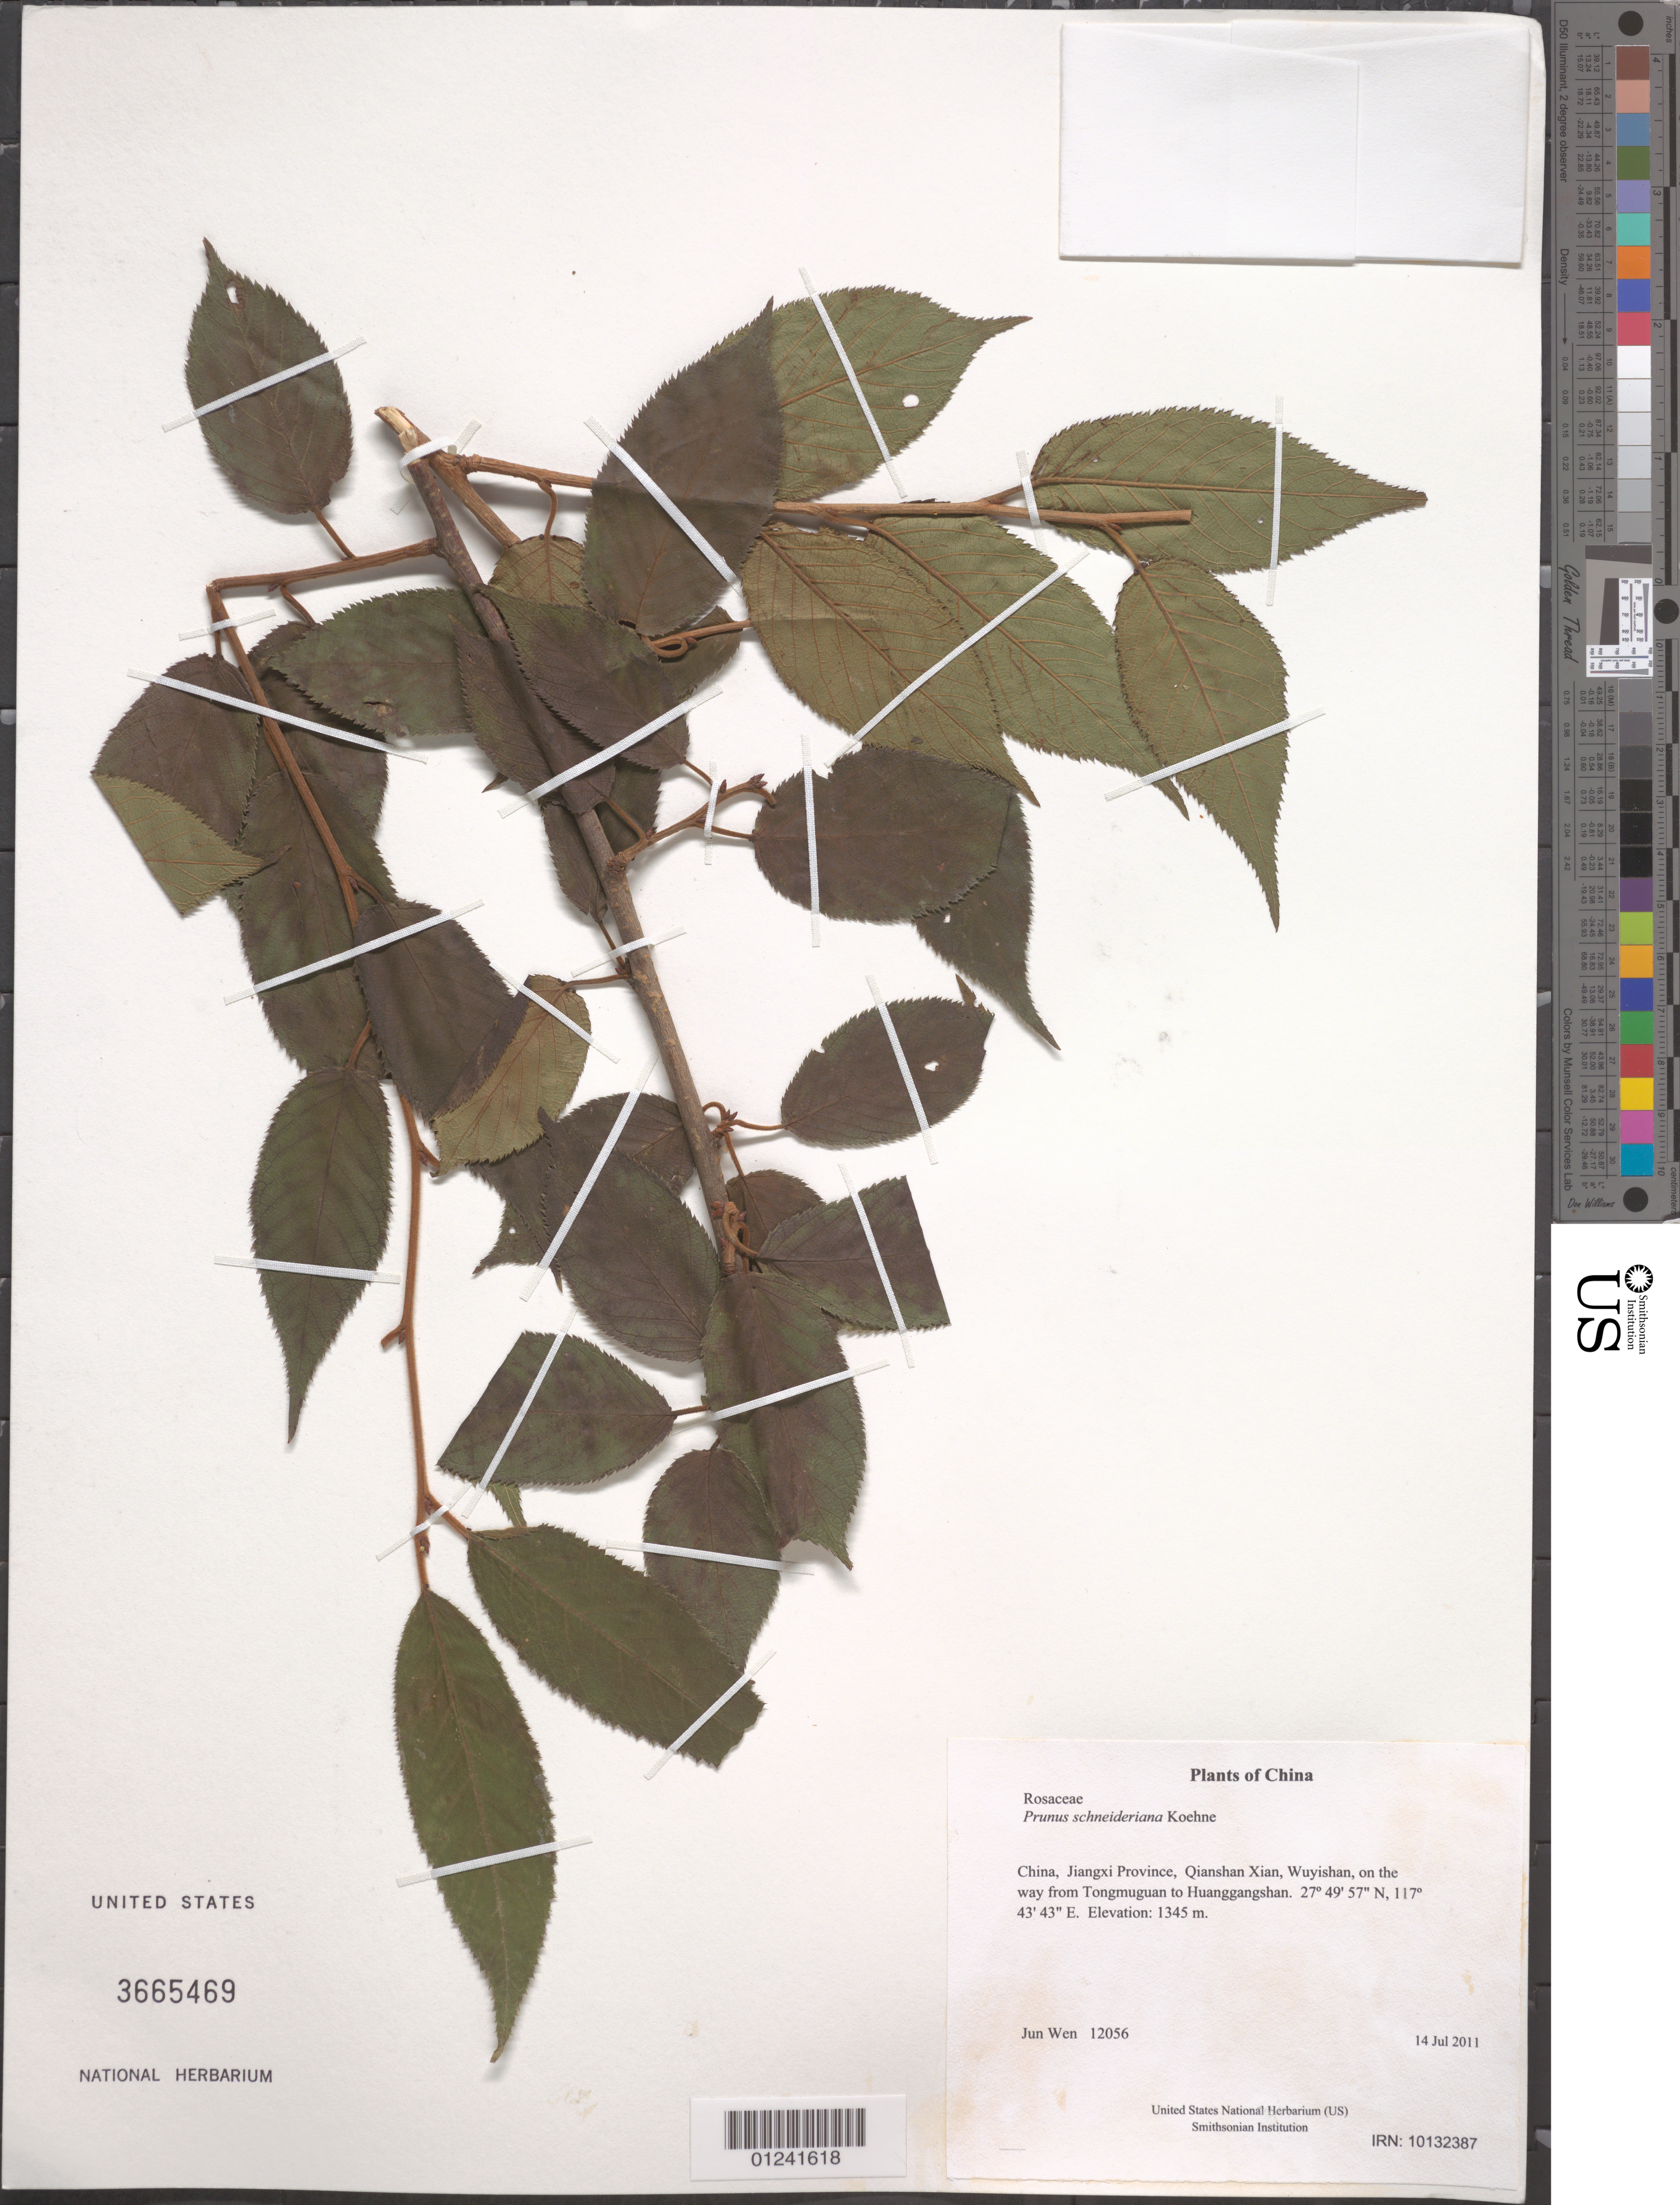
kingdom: Plantae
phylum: Tracheophyta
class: Magnoliopsida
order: Rosales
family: Rosaceae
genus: Prunus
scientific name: Prunus schneideriana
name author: Koehne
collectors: J. Wen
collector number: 12056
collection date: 2011-07-14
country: China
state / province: Jiangxi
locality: Qianshan Xian, Wuyishan, on the way from Tongmuguan to Huanggangshan.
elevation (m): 1345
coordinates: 27 49.947 N, 117 43.711 E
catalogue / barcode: US 3665469